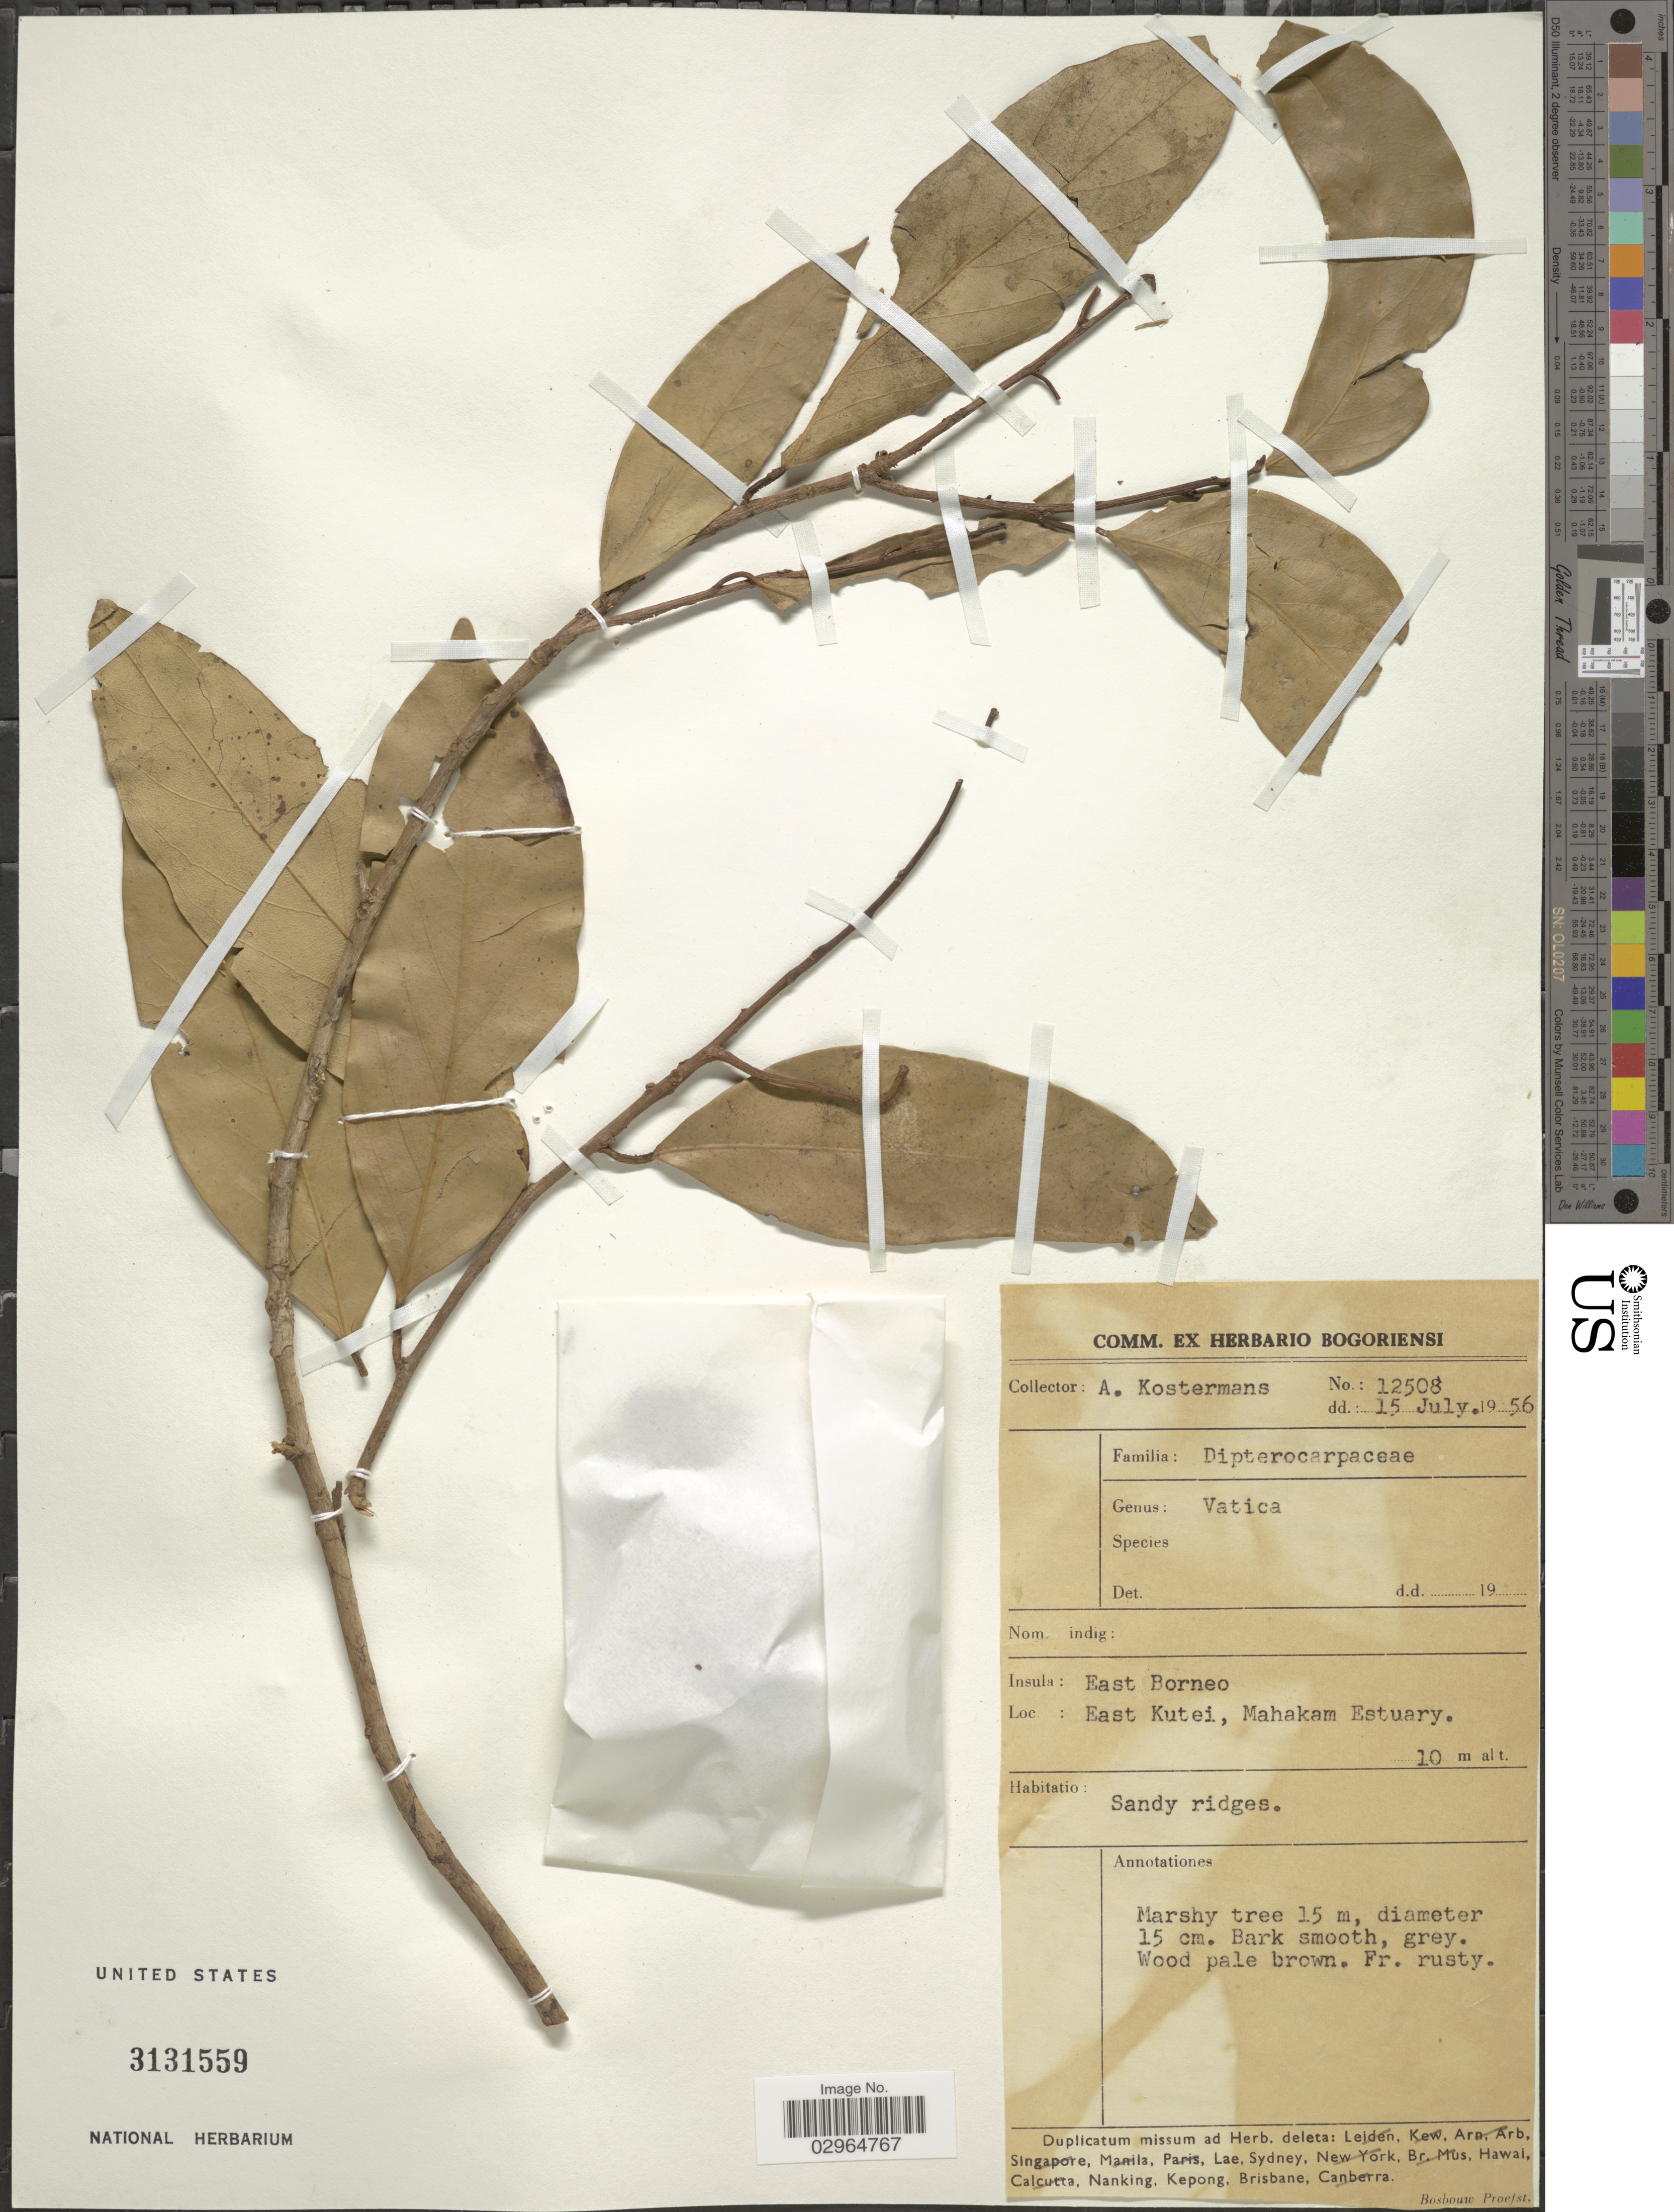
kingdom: Plantae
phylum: Tracheophyta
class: Magnoliopsida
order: Malvales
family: Dipterocarpaceae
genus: Vatica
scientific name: Vatica sp.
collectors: A. J. G. Kostermans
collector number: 12508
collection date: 1956-07-15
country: Indonesia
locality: Insula: East Borneo. East Kutei, Mahakam Estuary.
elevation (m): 10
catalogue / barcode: US 3131559